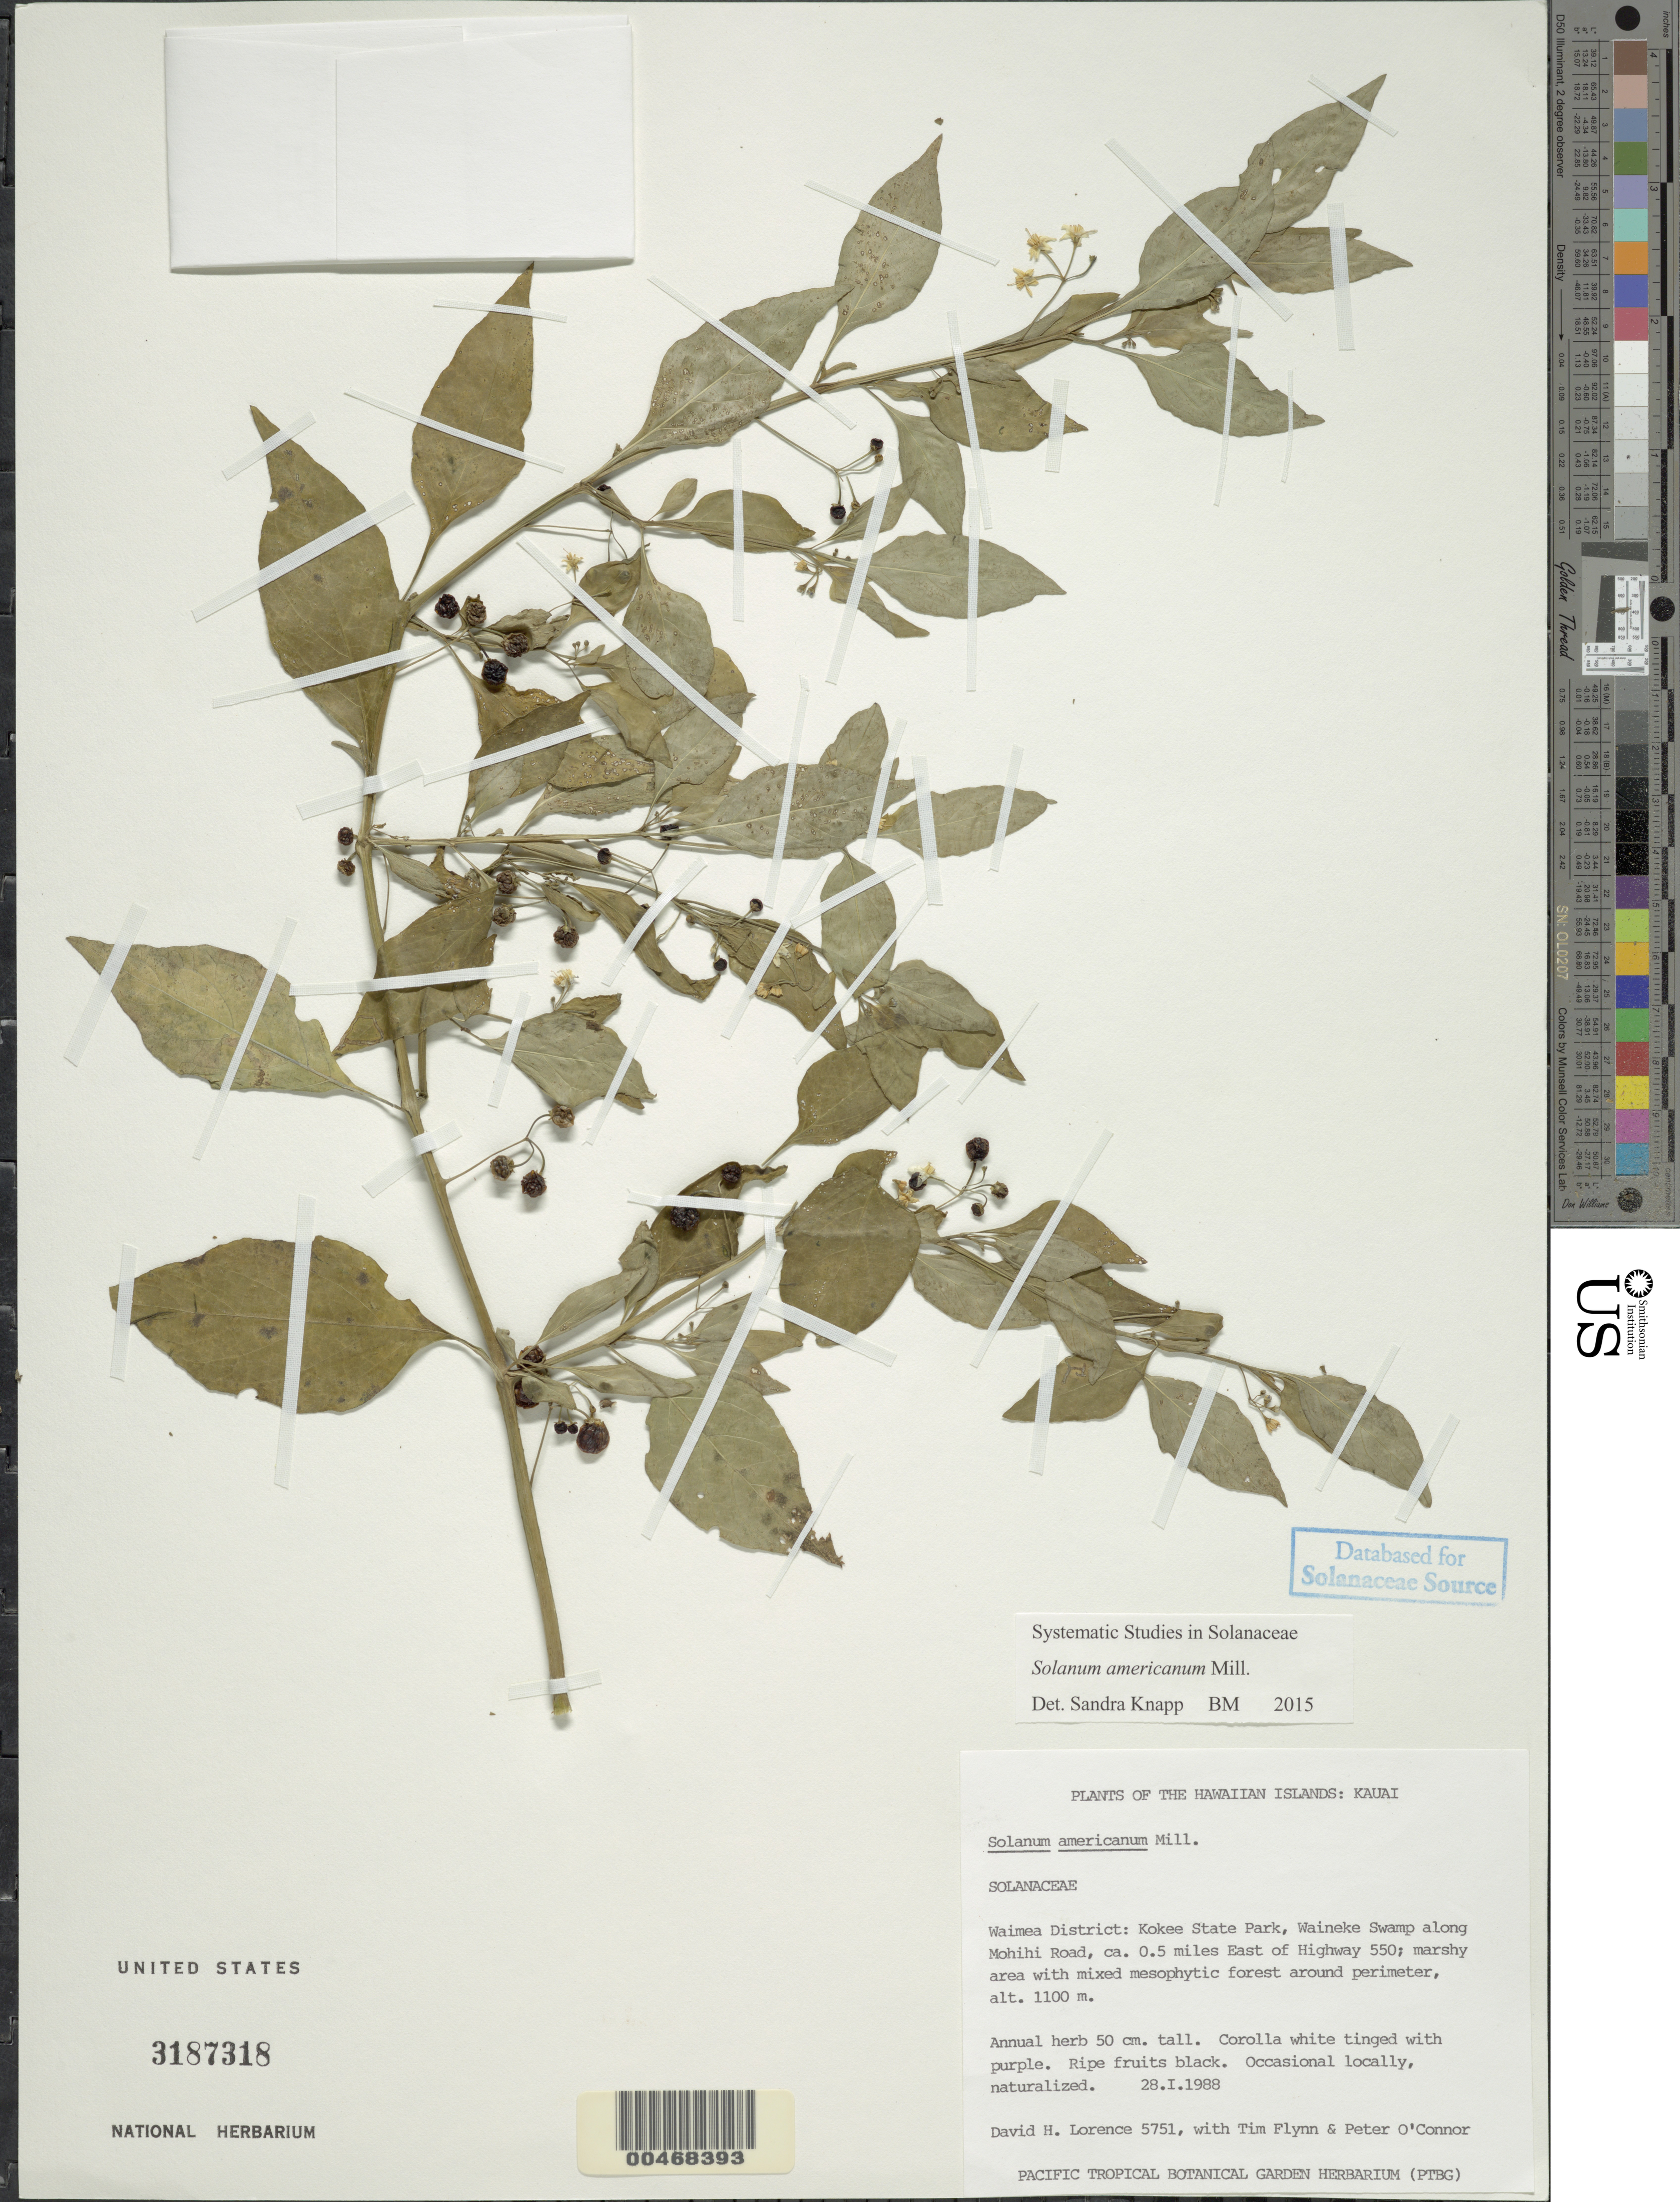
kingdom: Plantae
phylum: Tracheophyta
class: Magnoliopsida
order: Solanales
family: Solanaceae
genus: Solanum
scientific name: Solanum americanum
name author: Mill.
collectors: D. Lorence, T. W. Flynn & P. O'Connor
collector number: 5751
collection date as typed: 28 Jan 1988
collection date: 1988-01-28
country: United States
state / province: Hawaii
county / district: Kauai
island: Kaua'i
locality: Waimea District, Kokee State Park, Waineke Swamp along Mohihi Rd., 0.5 mi E of Hwy. 550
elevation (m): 1100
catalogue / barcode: US 3187318